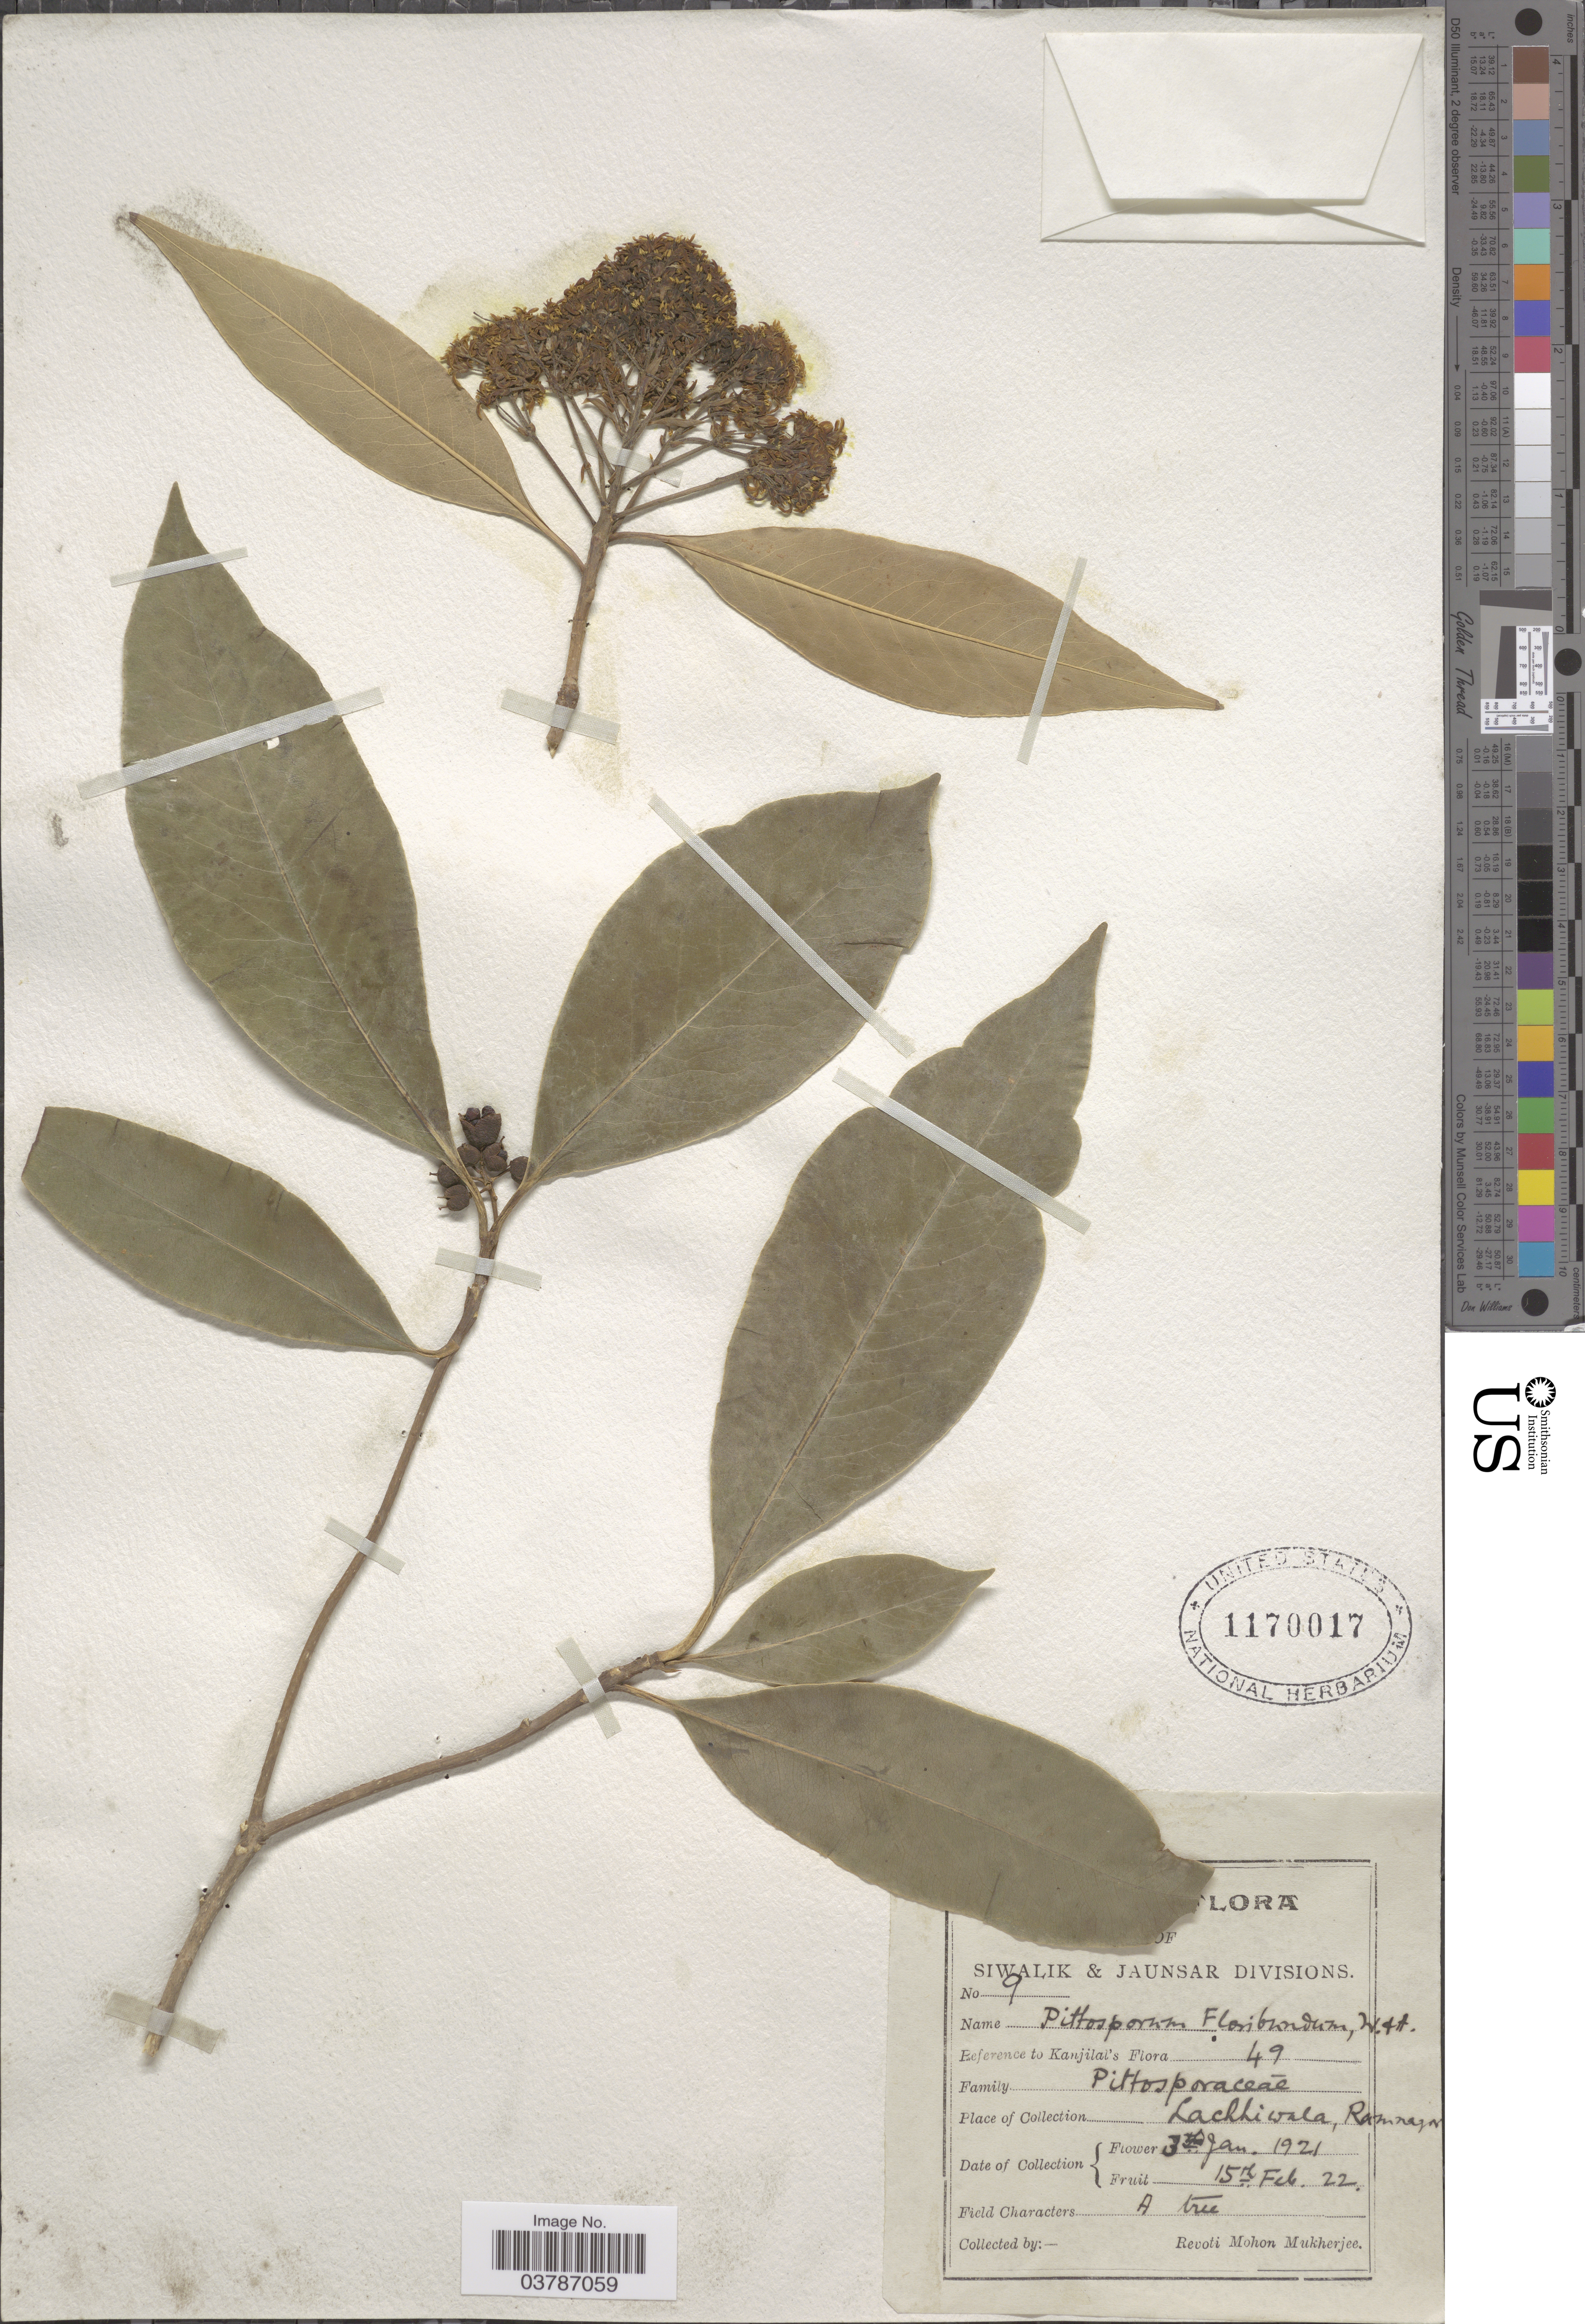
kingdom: Plantae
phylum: Tracheophyta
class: Magnoliopsida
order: Apiales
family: Pittosporaceae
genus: Pittosporum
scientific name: Pittosporum floribundum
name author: Wight & Arn.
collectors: R. Mukherjee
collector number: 9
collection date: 1921-01-03/1922-02-15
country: India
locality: !. Lachhiwala, Ramnagar.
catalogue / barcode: US 1170017